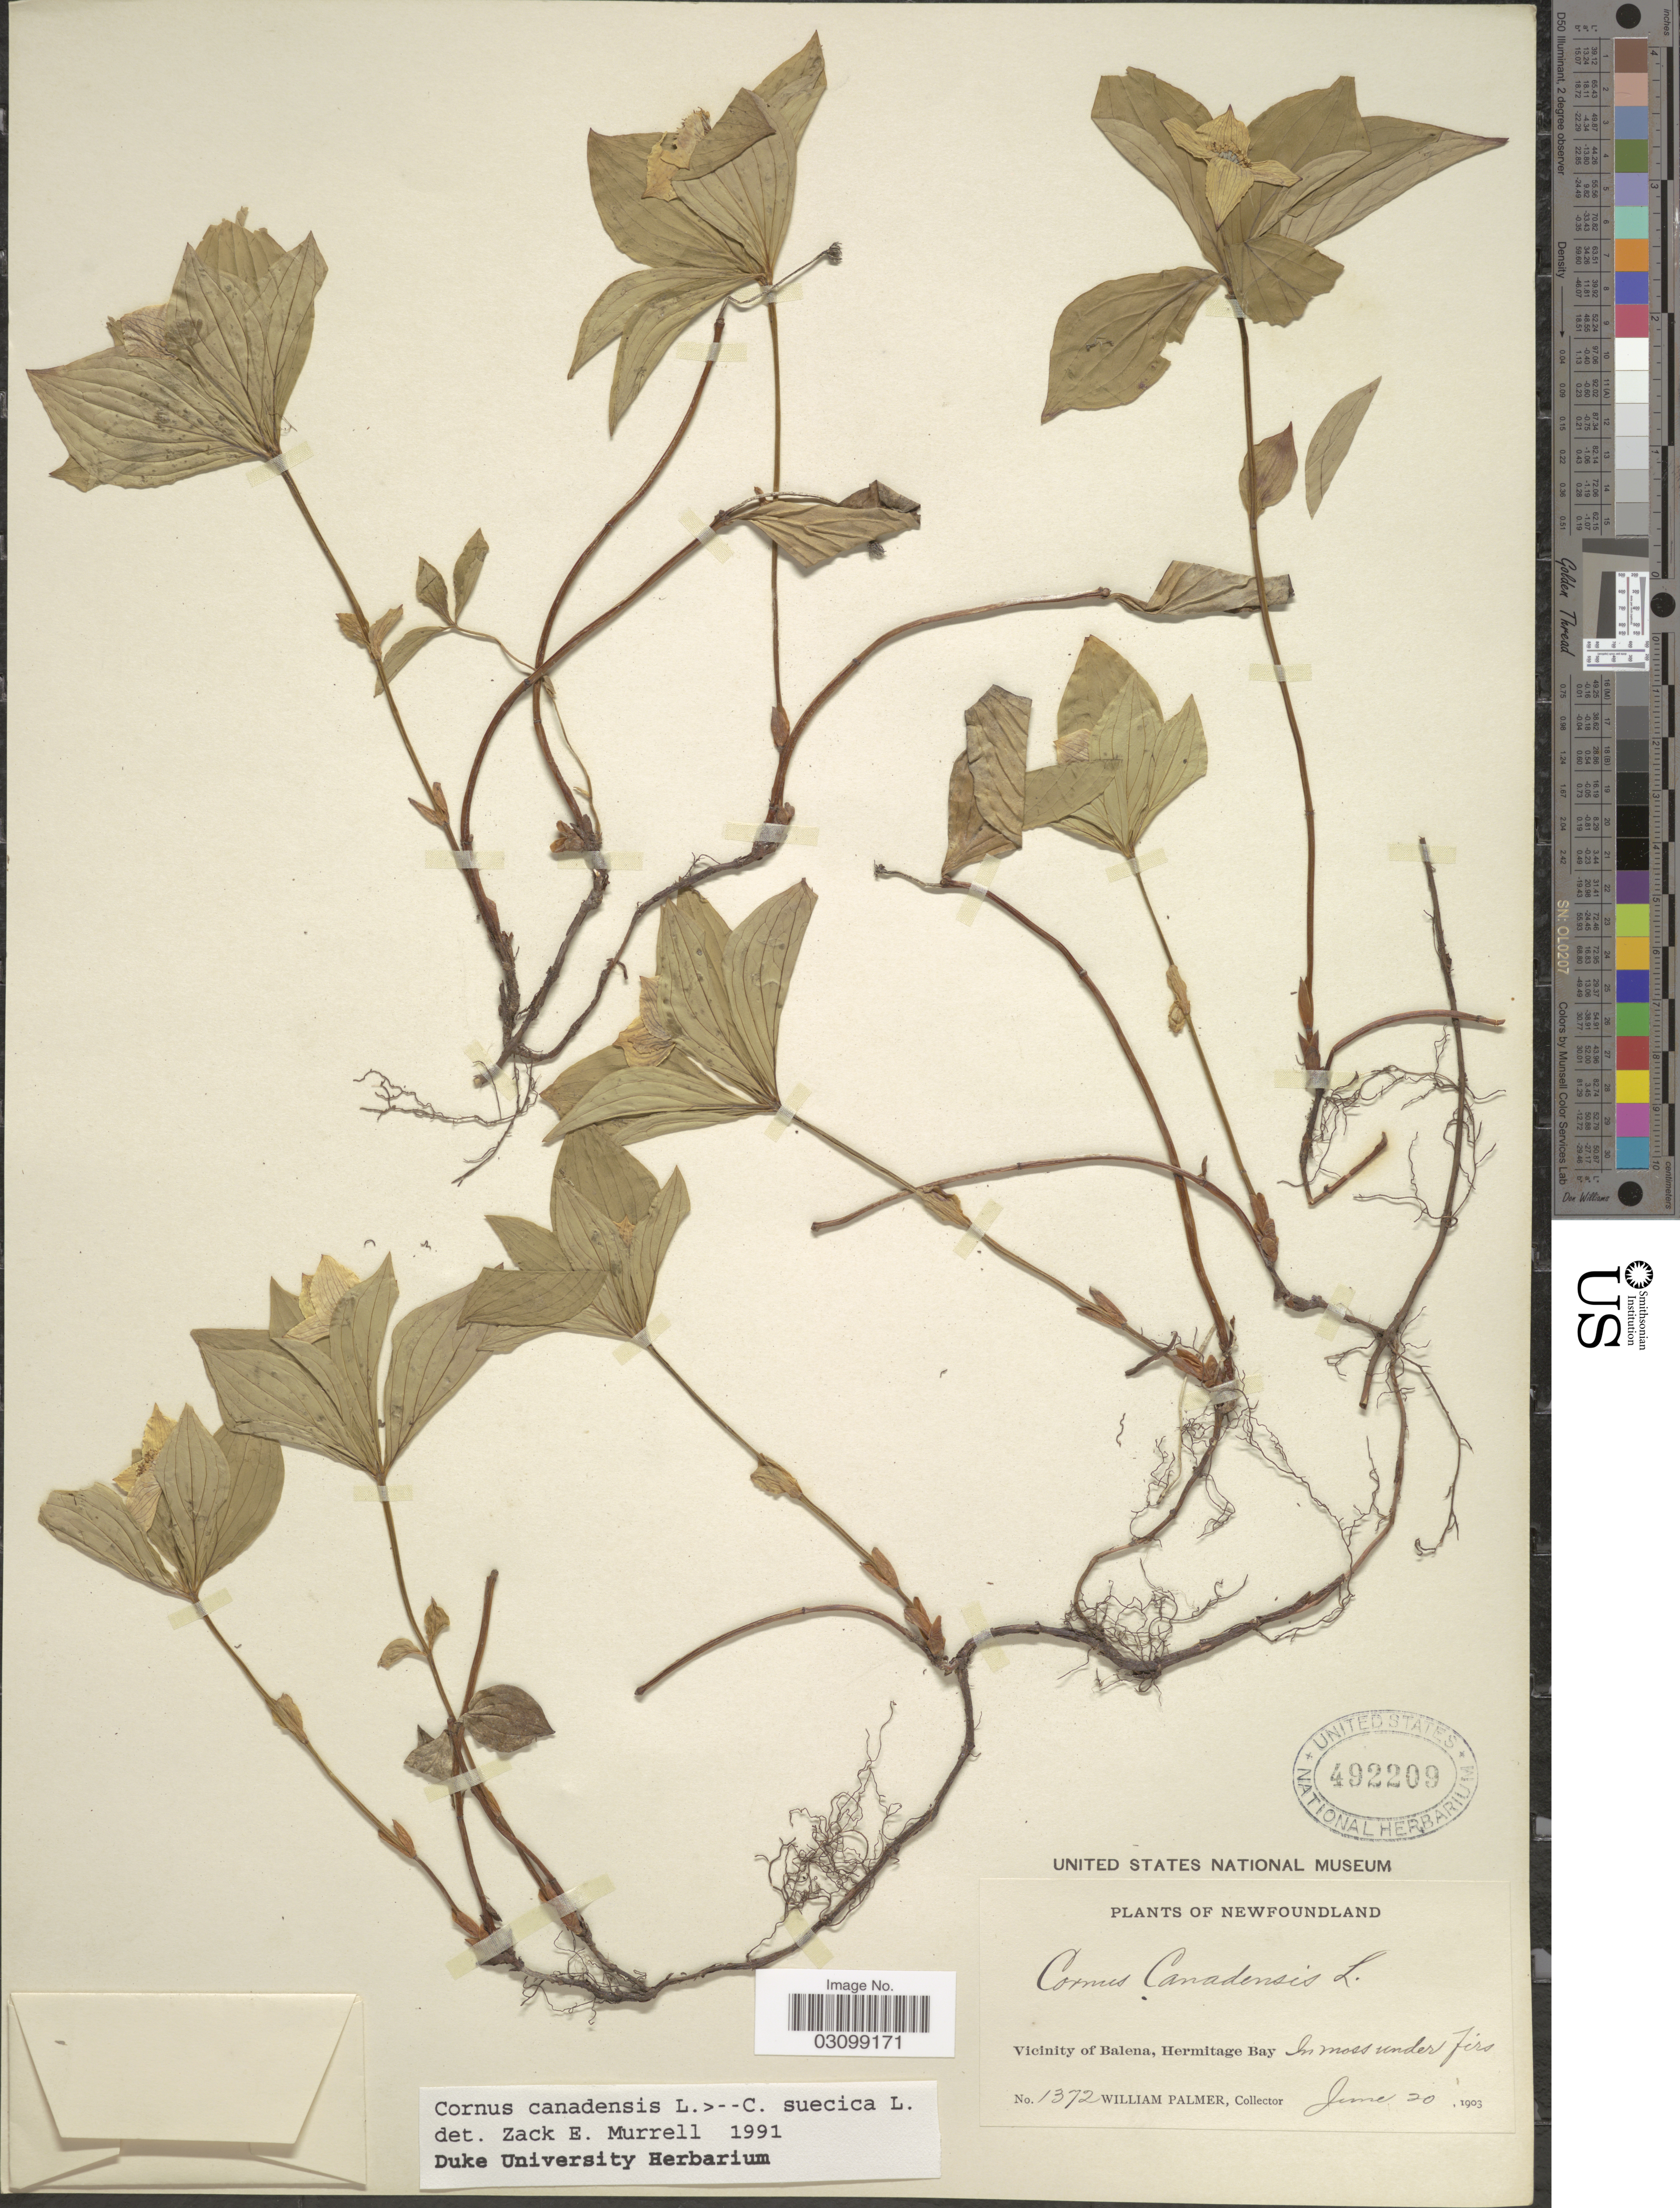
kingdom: Plantae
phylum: Tracheophyta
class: Magnoliopsida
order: Cornales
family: Cornaceae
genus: Cornus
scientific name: Cornus sp.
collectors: W. Palmer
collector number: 1372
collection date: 1903-06-20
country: Canada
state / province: Newfoundland and Labrador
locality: Vicinity of Balena, Hermitage Bay.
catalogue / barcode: US 492209